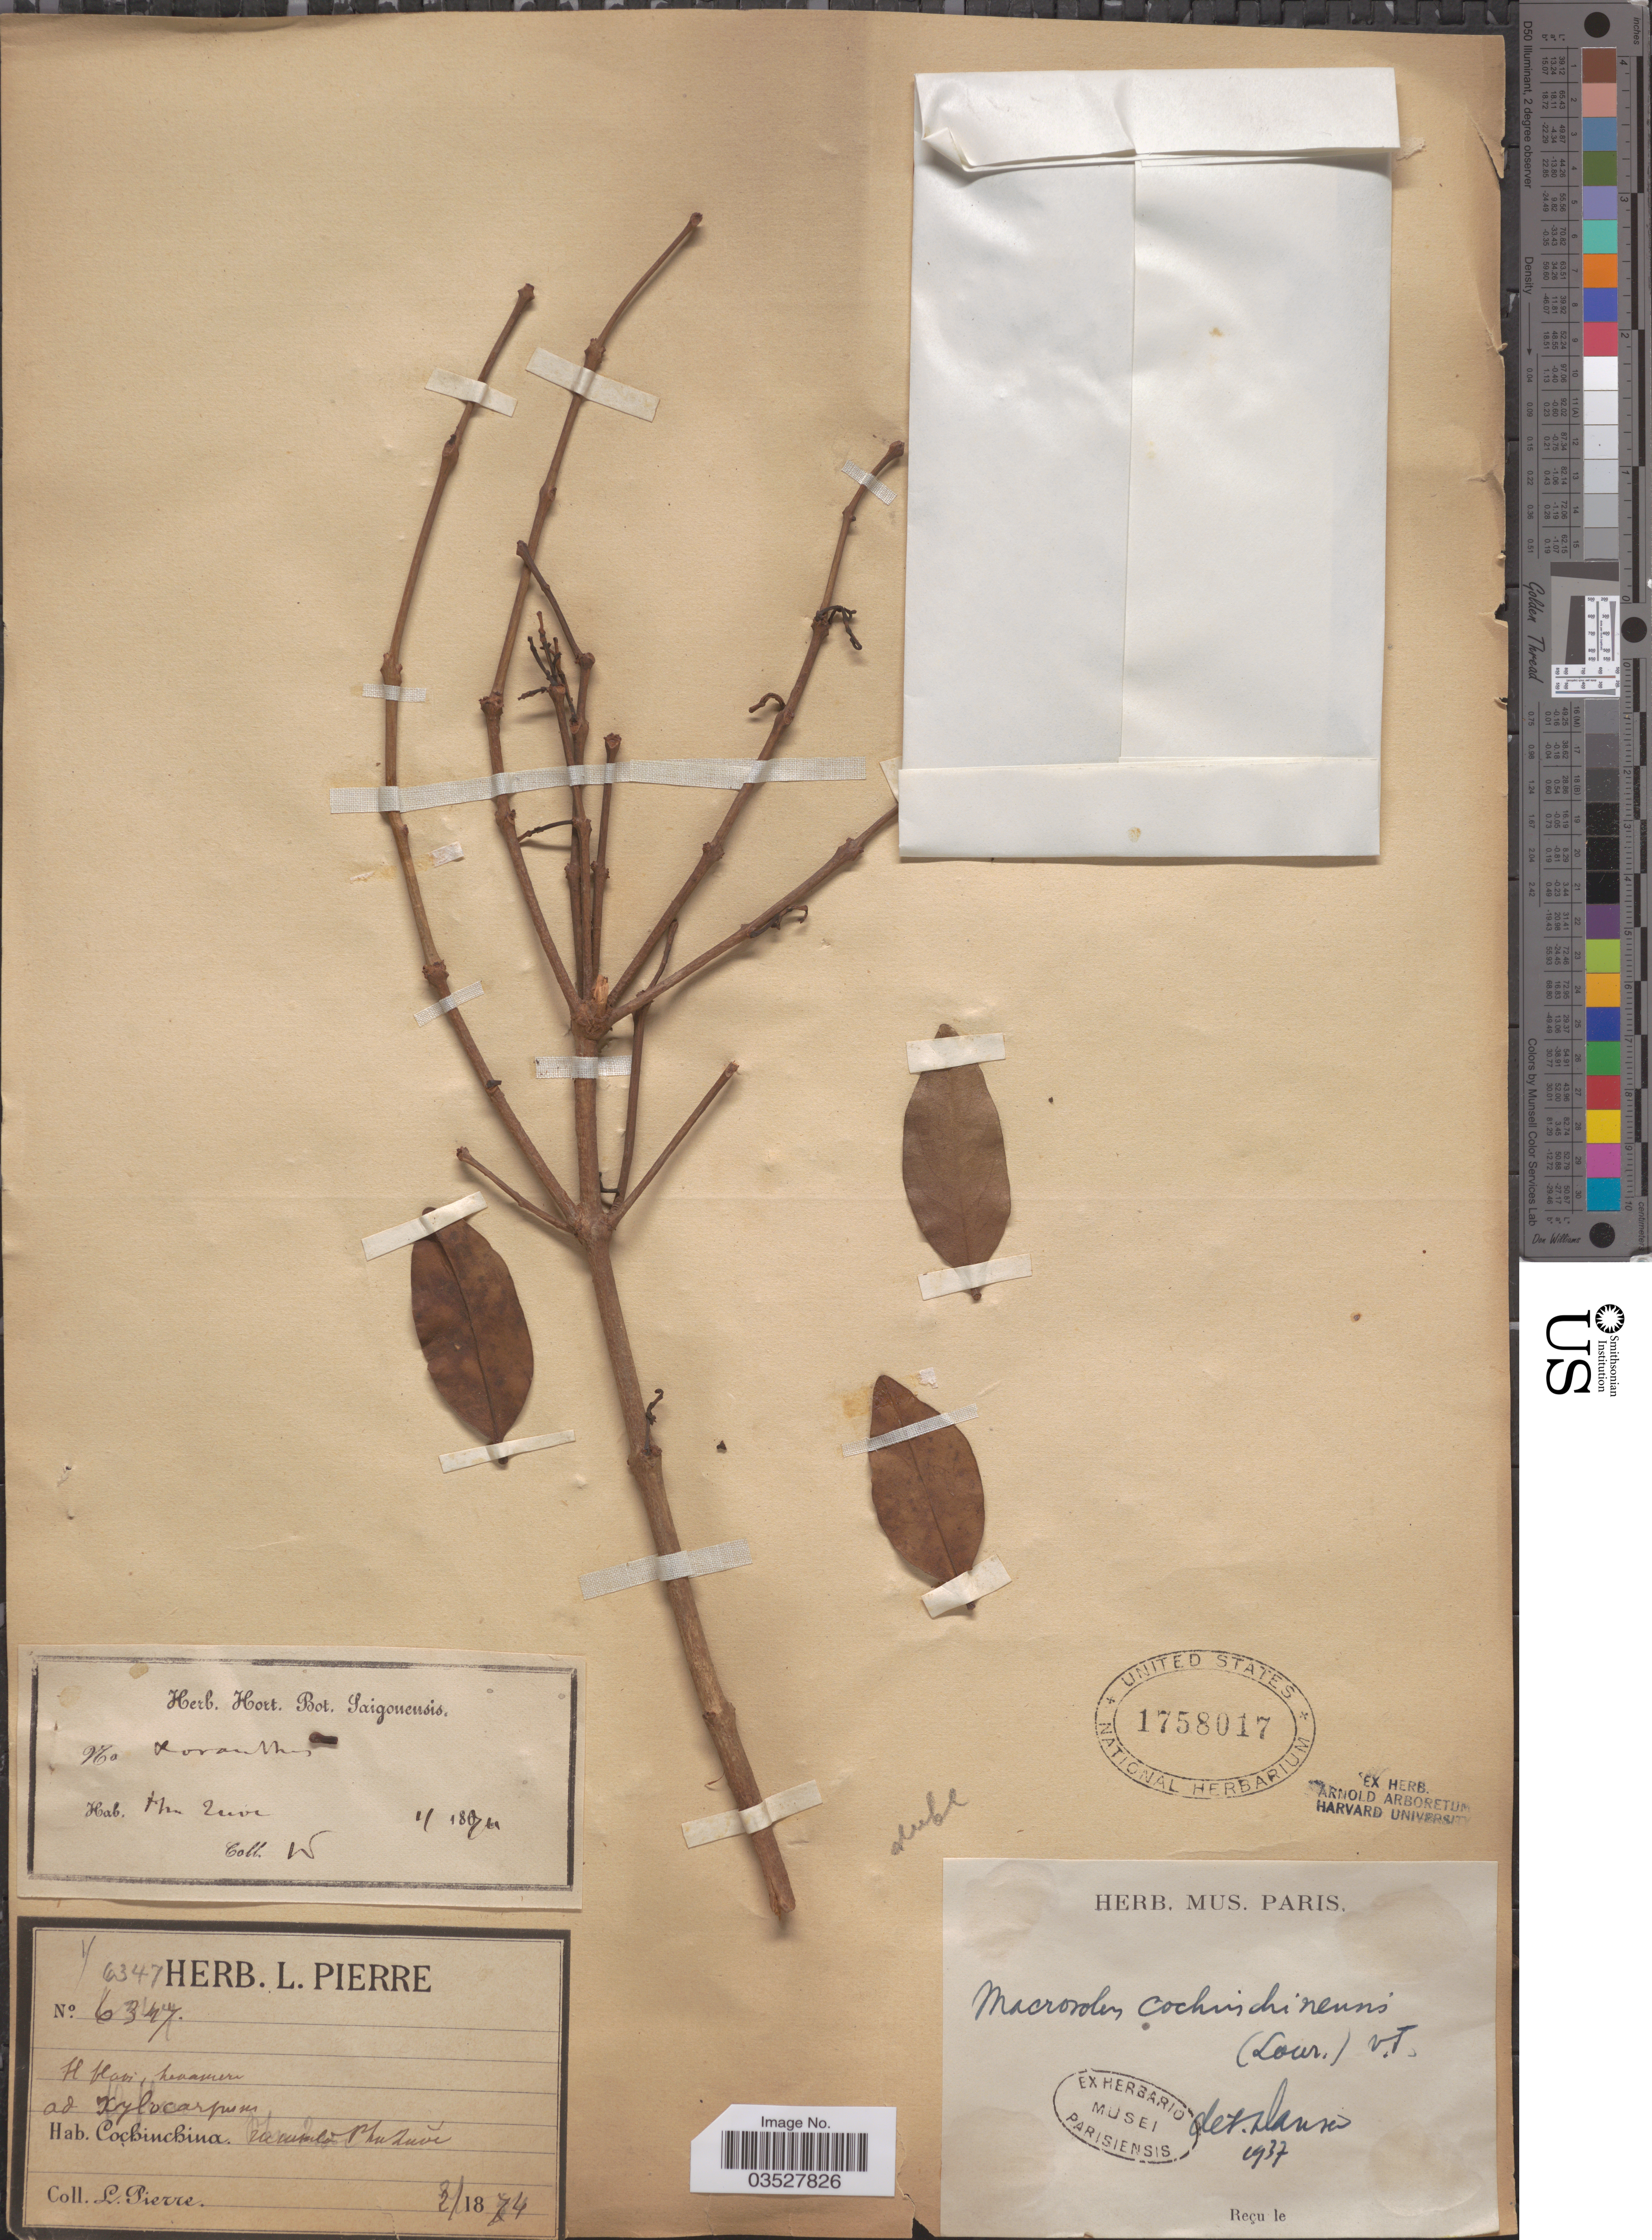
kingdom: Plantae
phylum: Tracheophyta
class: Magnoliopsida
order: Santalales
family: Loranthaceae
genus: Elytranthe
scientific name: Elytranthe cochinchinensis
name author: (Lour.) G. Don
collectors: L. Pierre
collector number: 6347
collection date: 1874-01/1874-02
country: Vietnam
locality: Cochinchina [illegible text].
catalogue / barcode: US 1758017